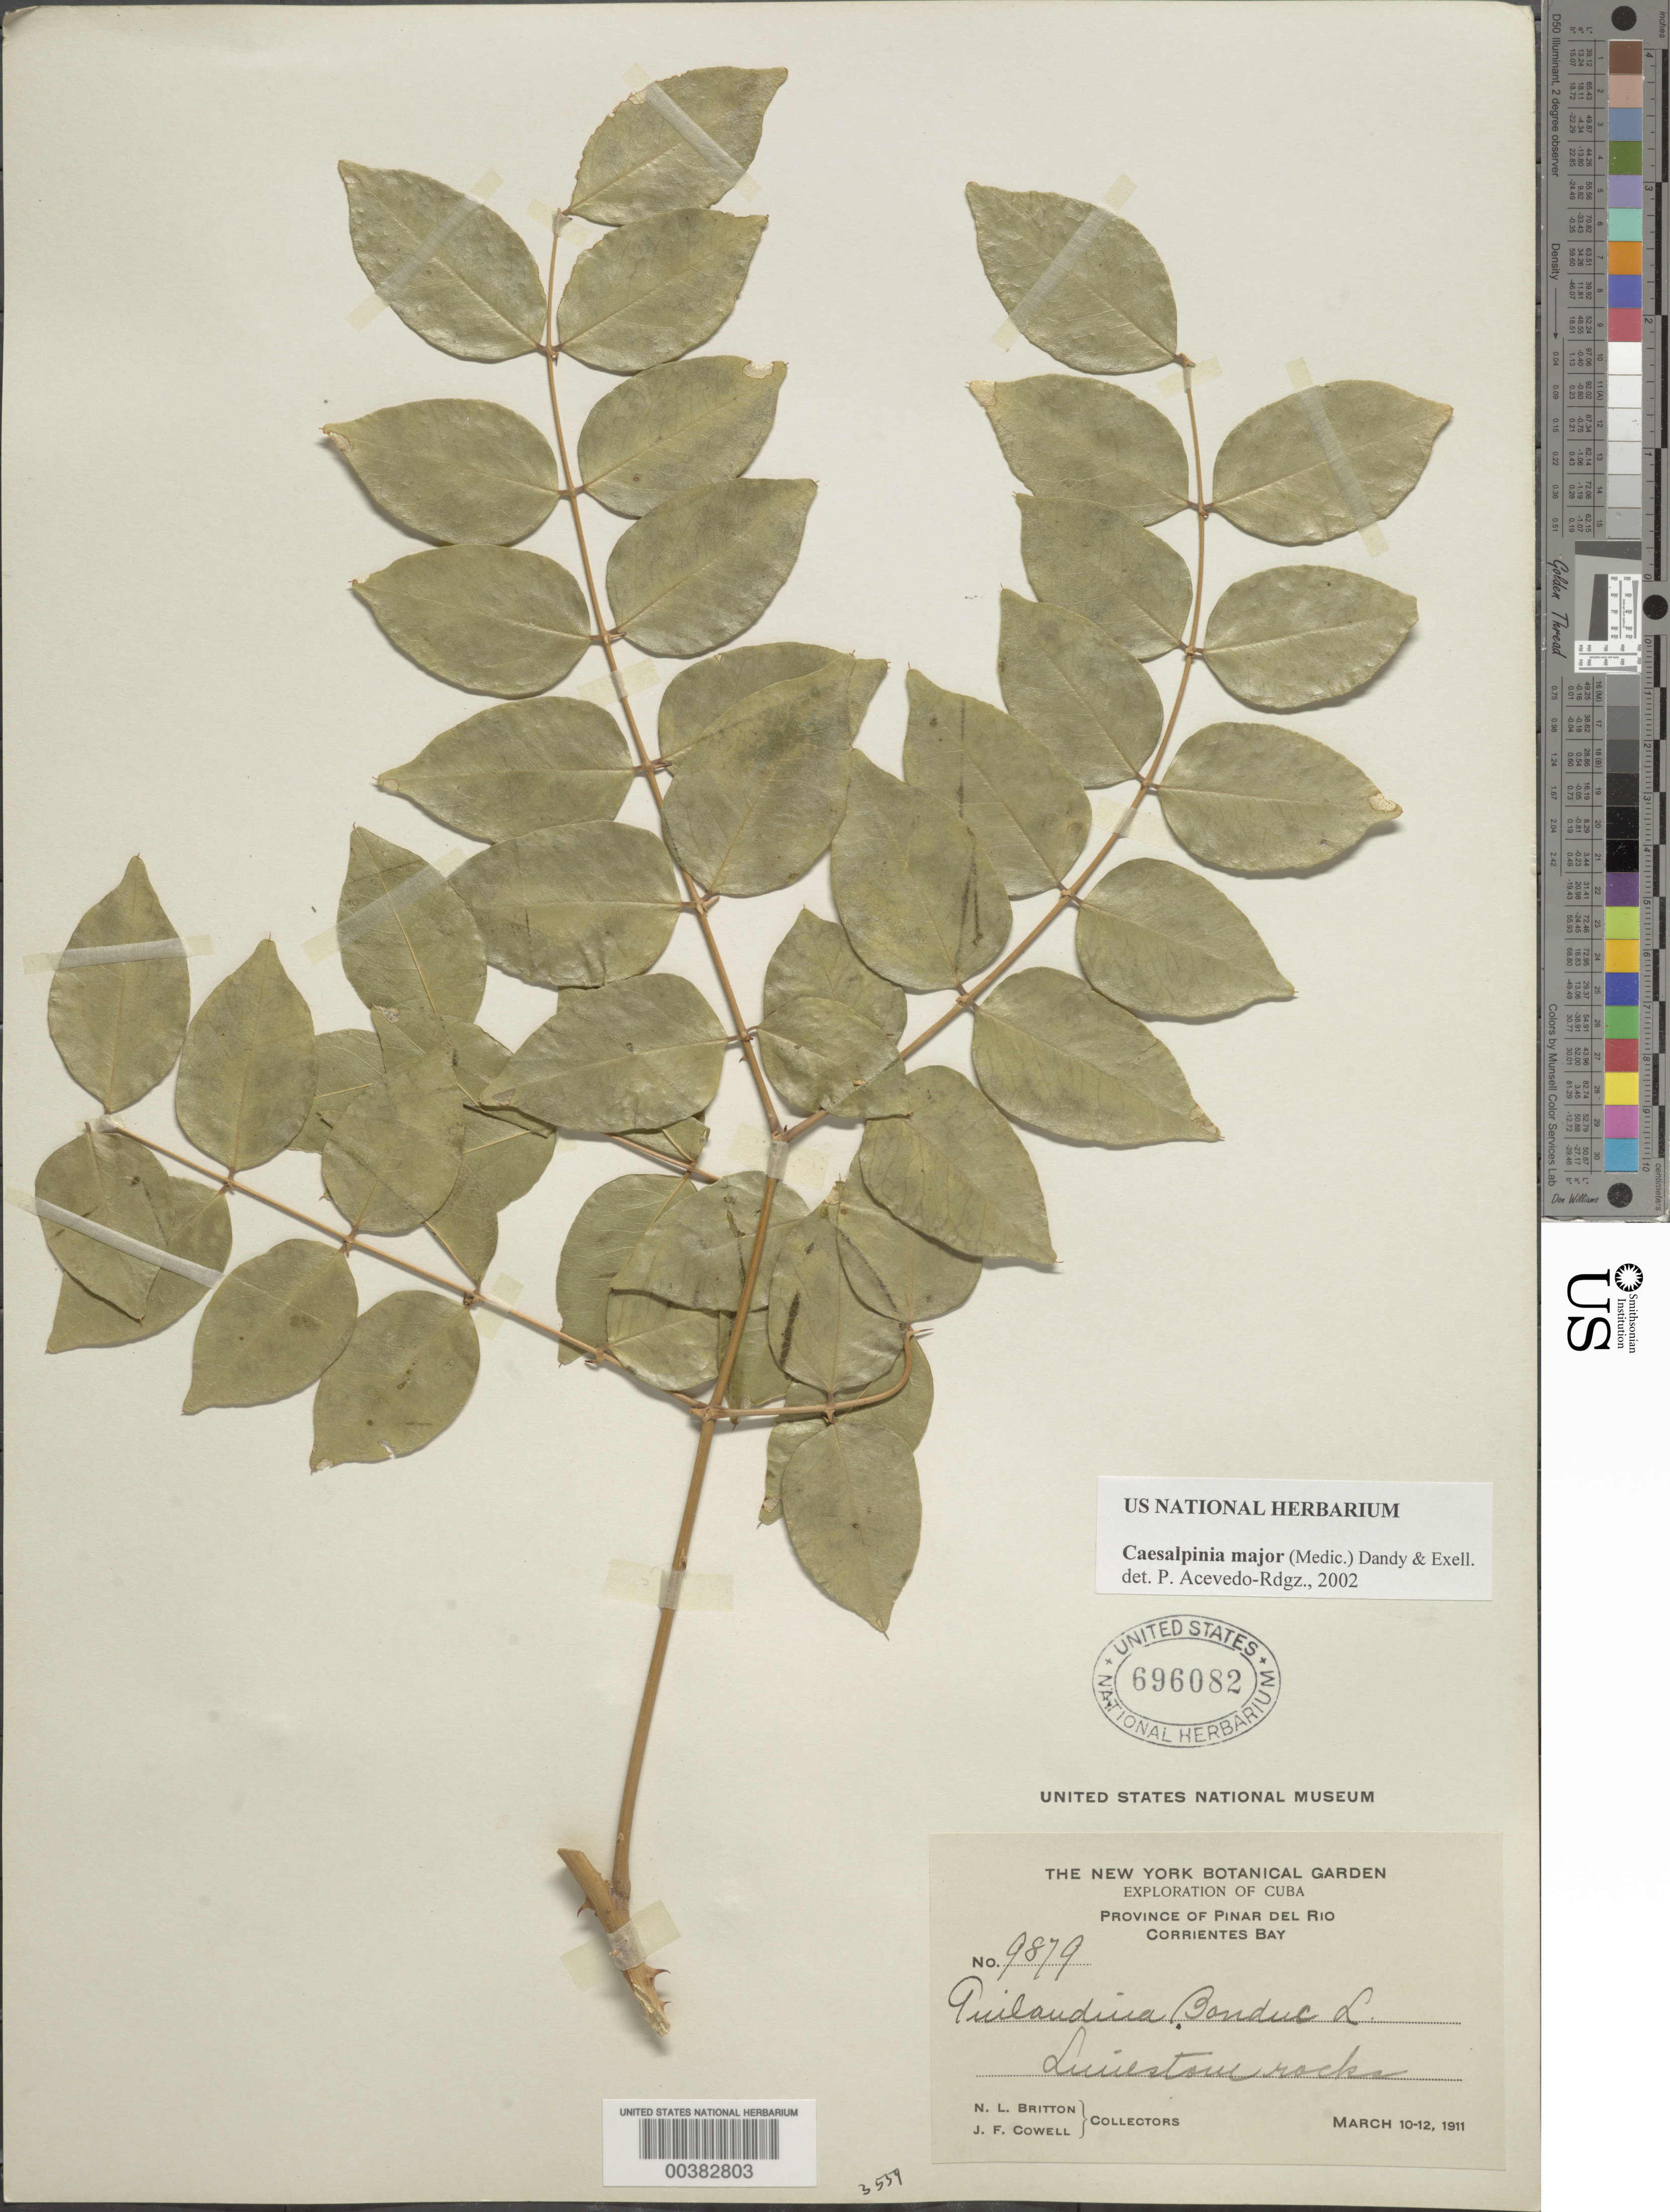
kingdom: Plantae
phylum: Tracheophyta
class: Magnoliopsida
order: Fabales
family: Fabaceae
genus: Guilandina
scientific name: Guilandina major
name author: (Medik.) Small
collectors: N. Britton & J. F. Cowell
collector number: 9879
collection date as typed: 10 Mar 1911 to 12 Mar 1911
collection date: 1911-03-10/1911-03-12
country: Cuba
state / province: Pinar del Río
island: Greater Antilles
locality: Corrientes bay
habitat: Limestone rocks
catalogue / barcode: US 696082